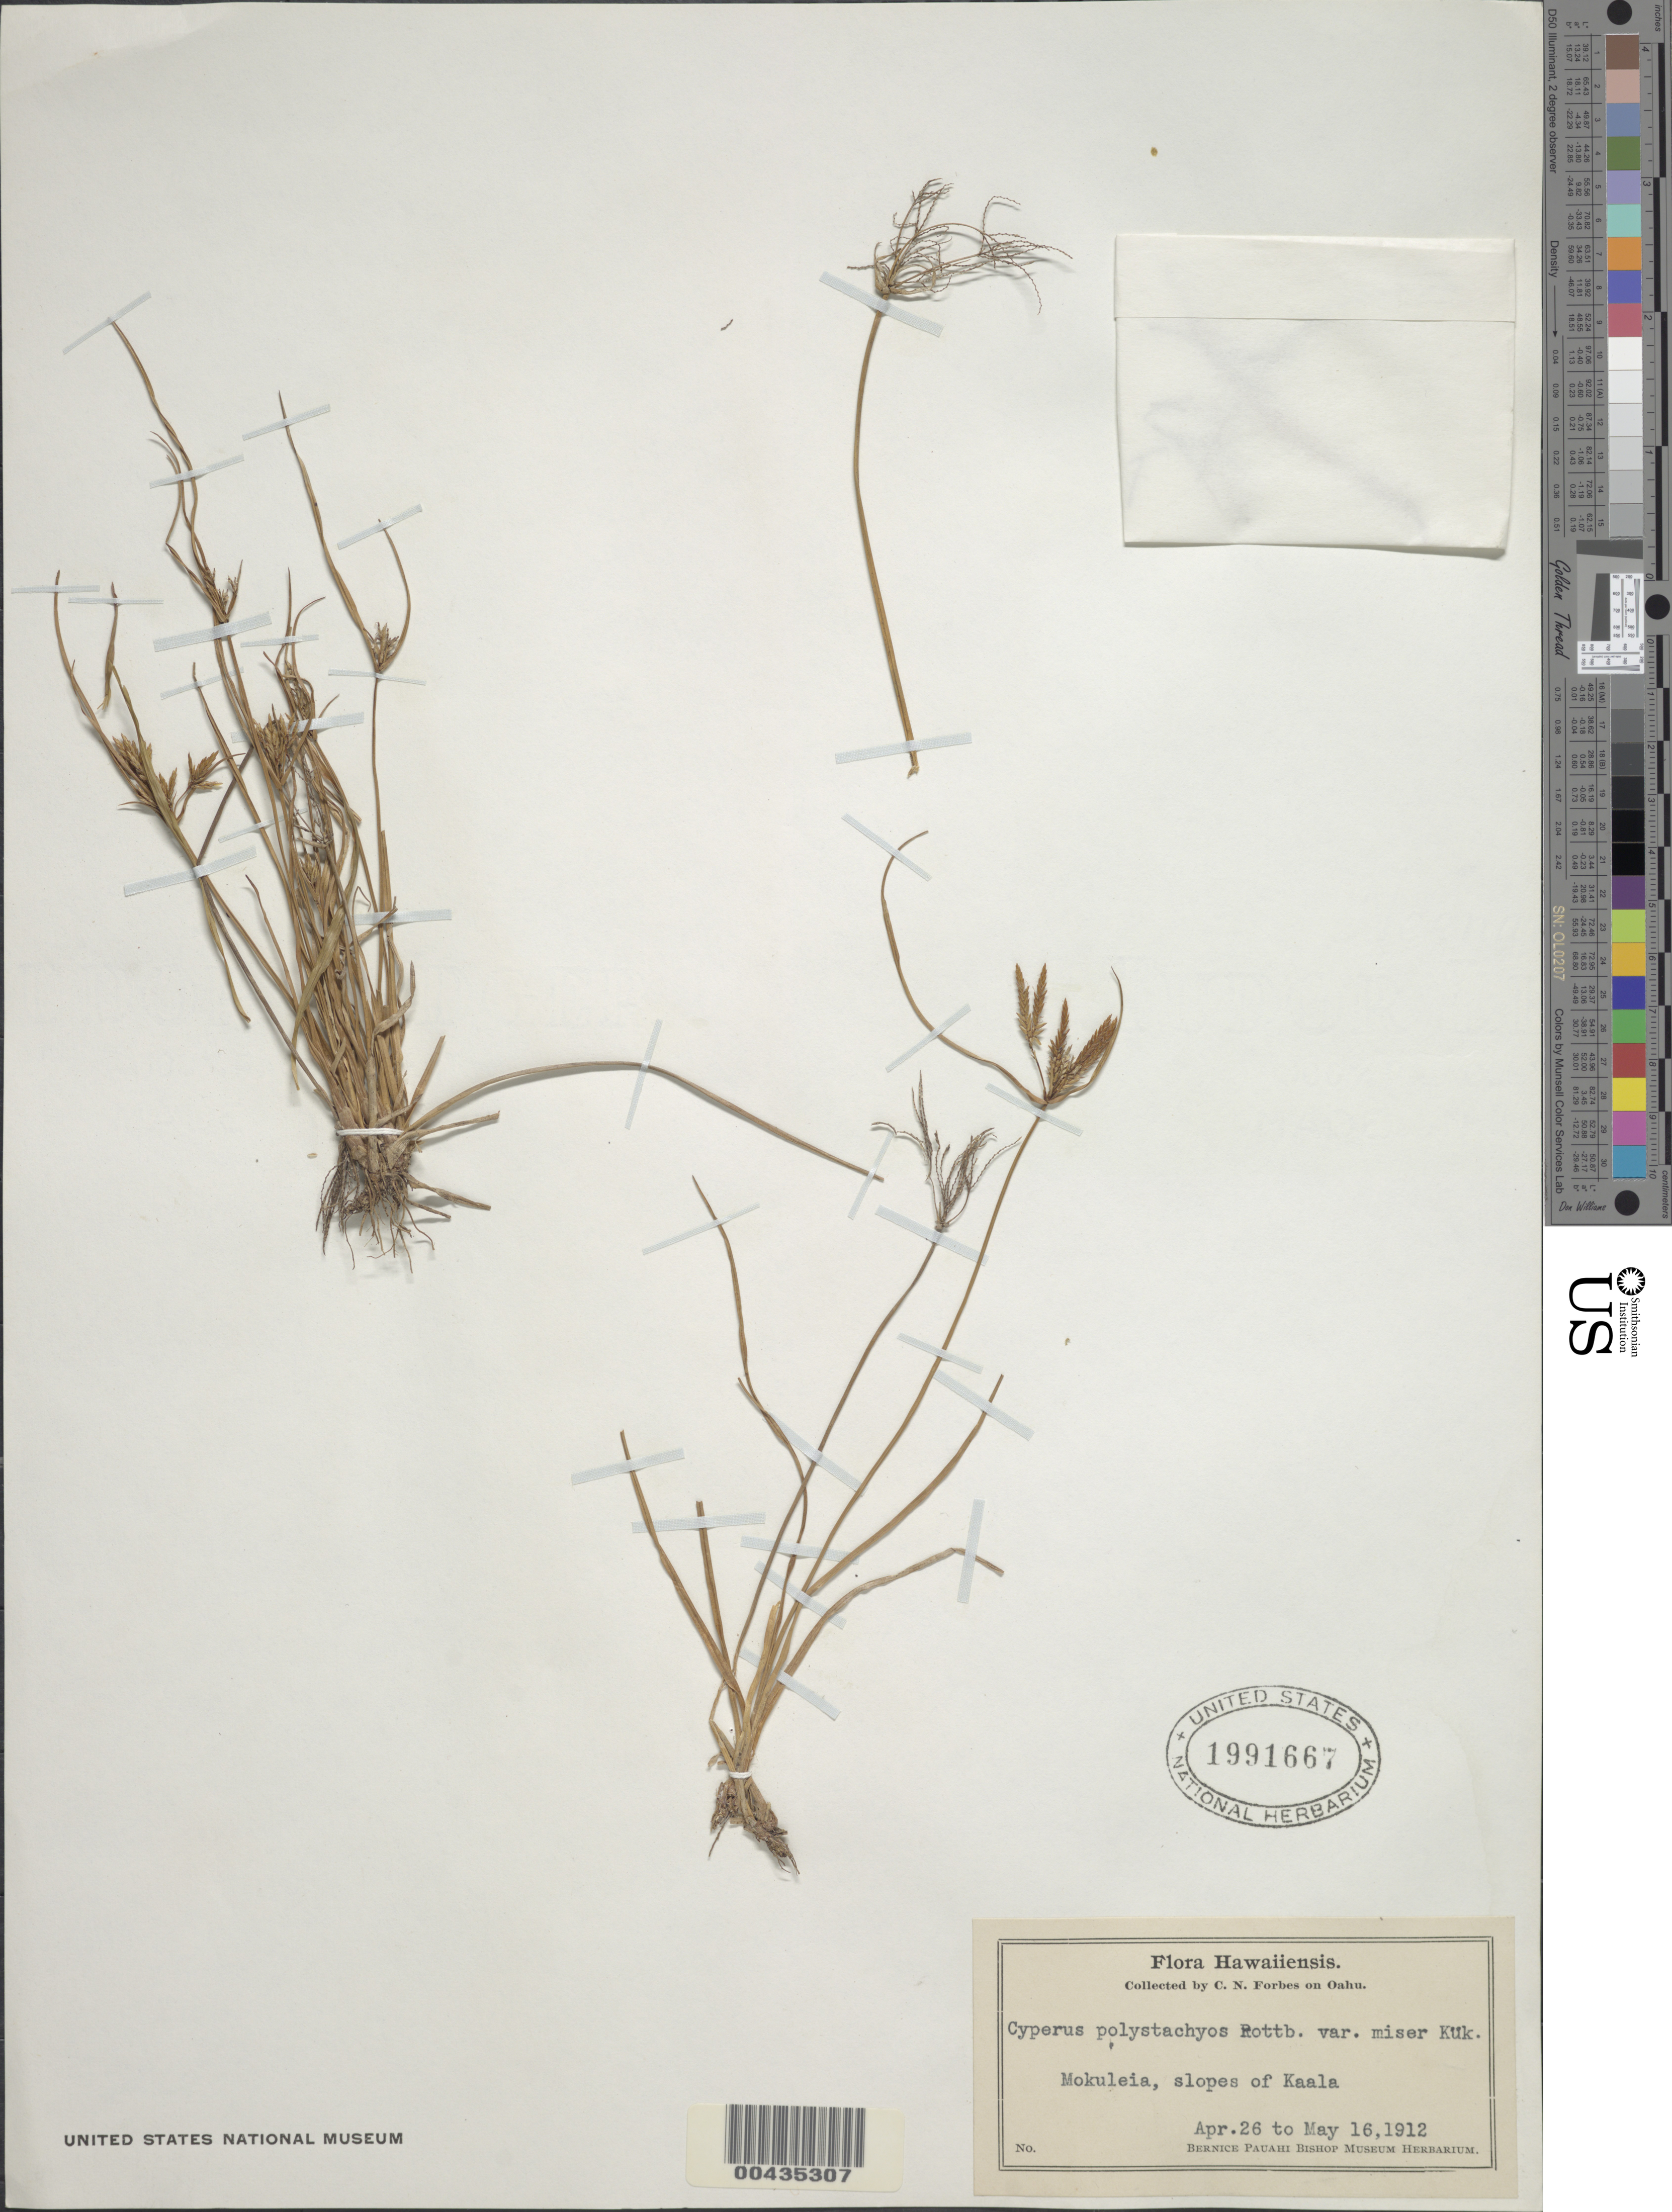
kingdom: Plantae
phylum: Tracheophyta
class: Liliopsida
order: Poales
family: Cyperaceae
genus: Cyperus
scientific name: Cyperus polystachyos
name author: Rottb.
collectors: C. N. Forbes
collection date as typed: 26 Apr 1912 to 16 May 1912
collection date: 1912-04-26/1912-05-16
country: United States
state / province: Hawaii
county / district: Honolulu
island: Oahu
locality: Mokuleia, slopes of Kaala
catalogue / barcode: US 1991667